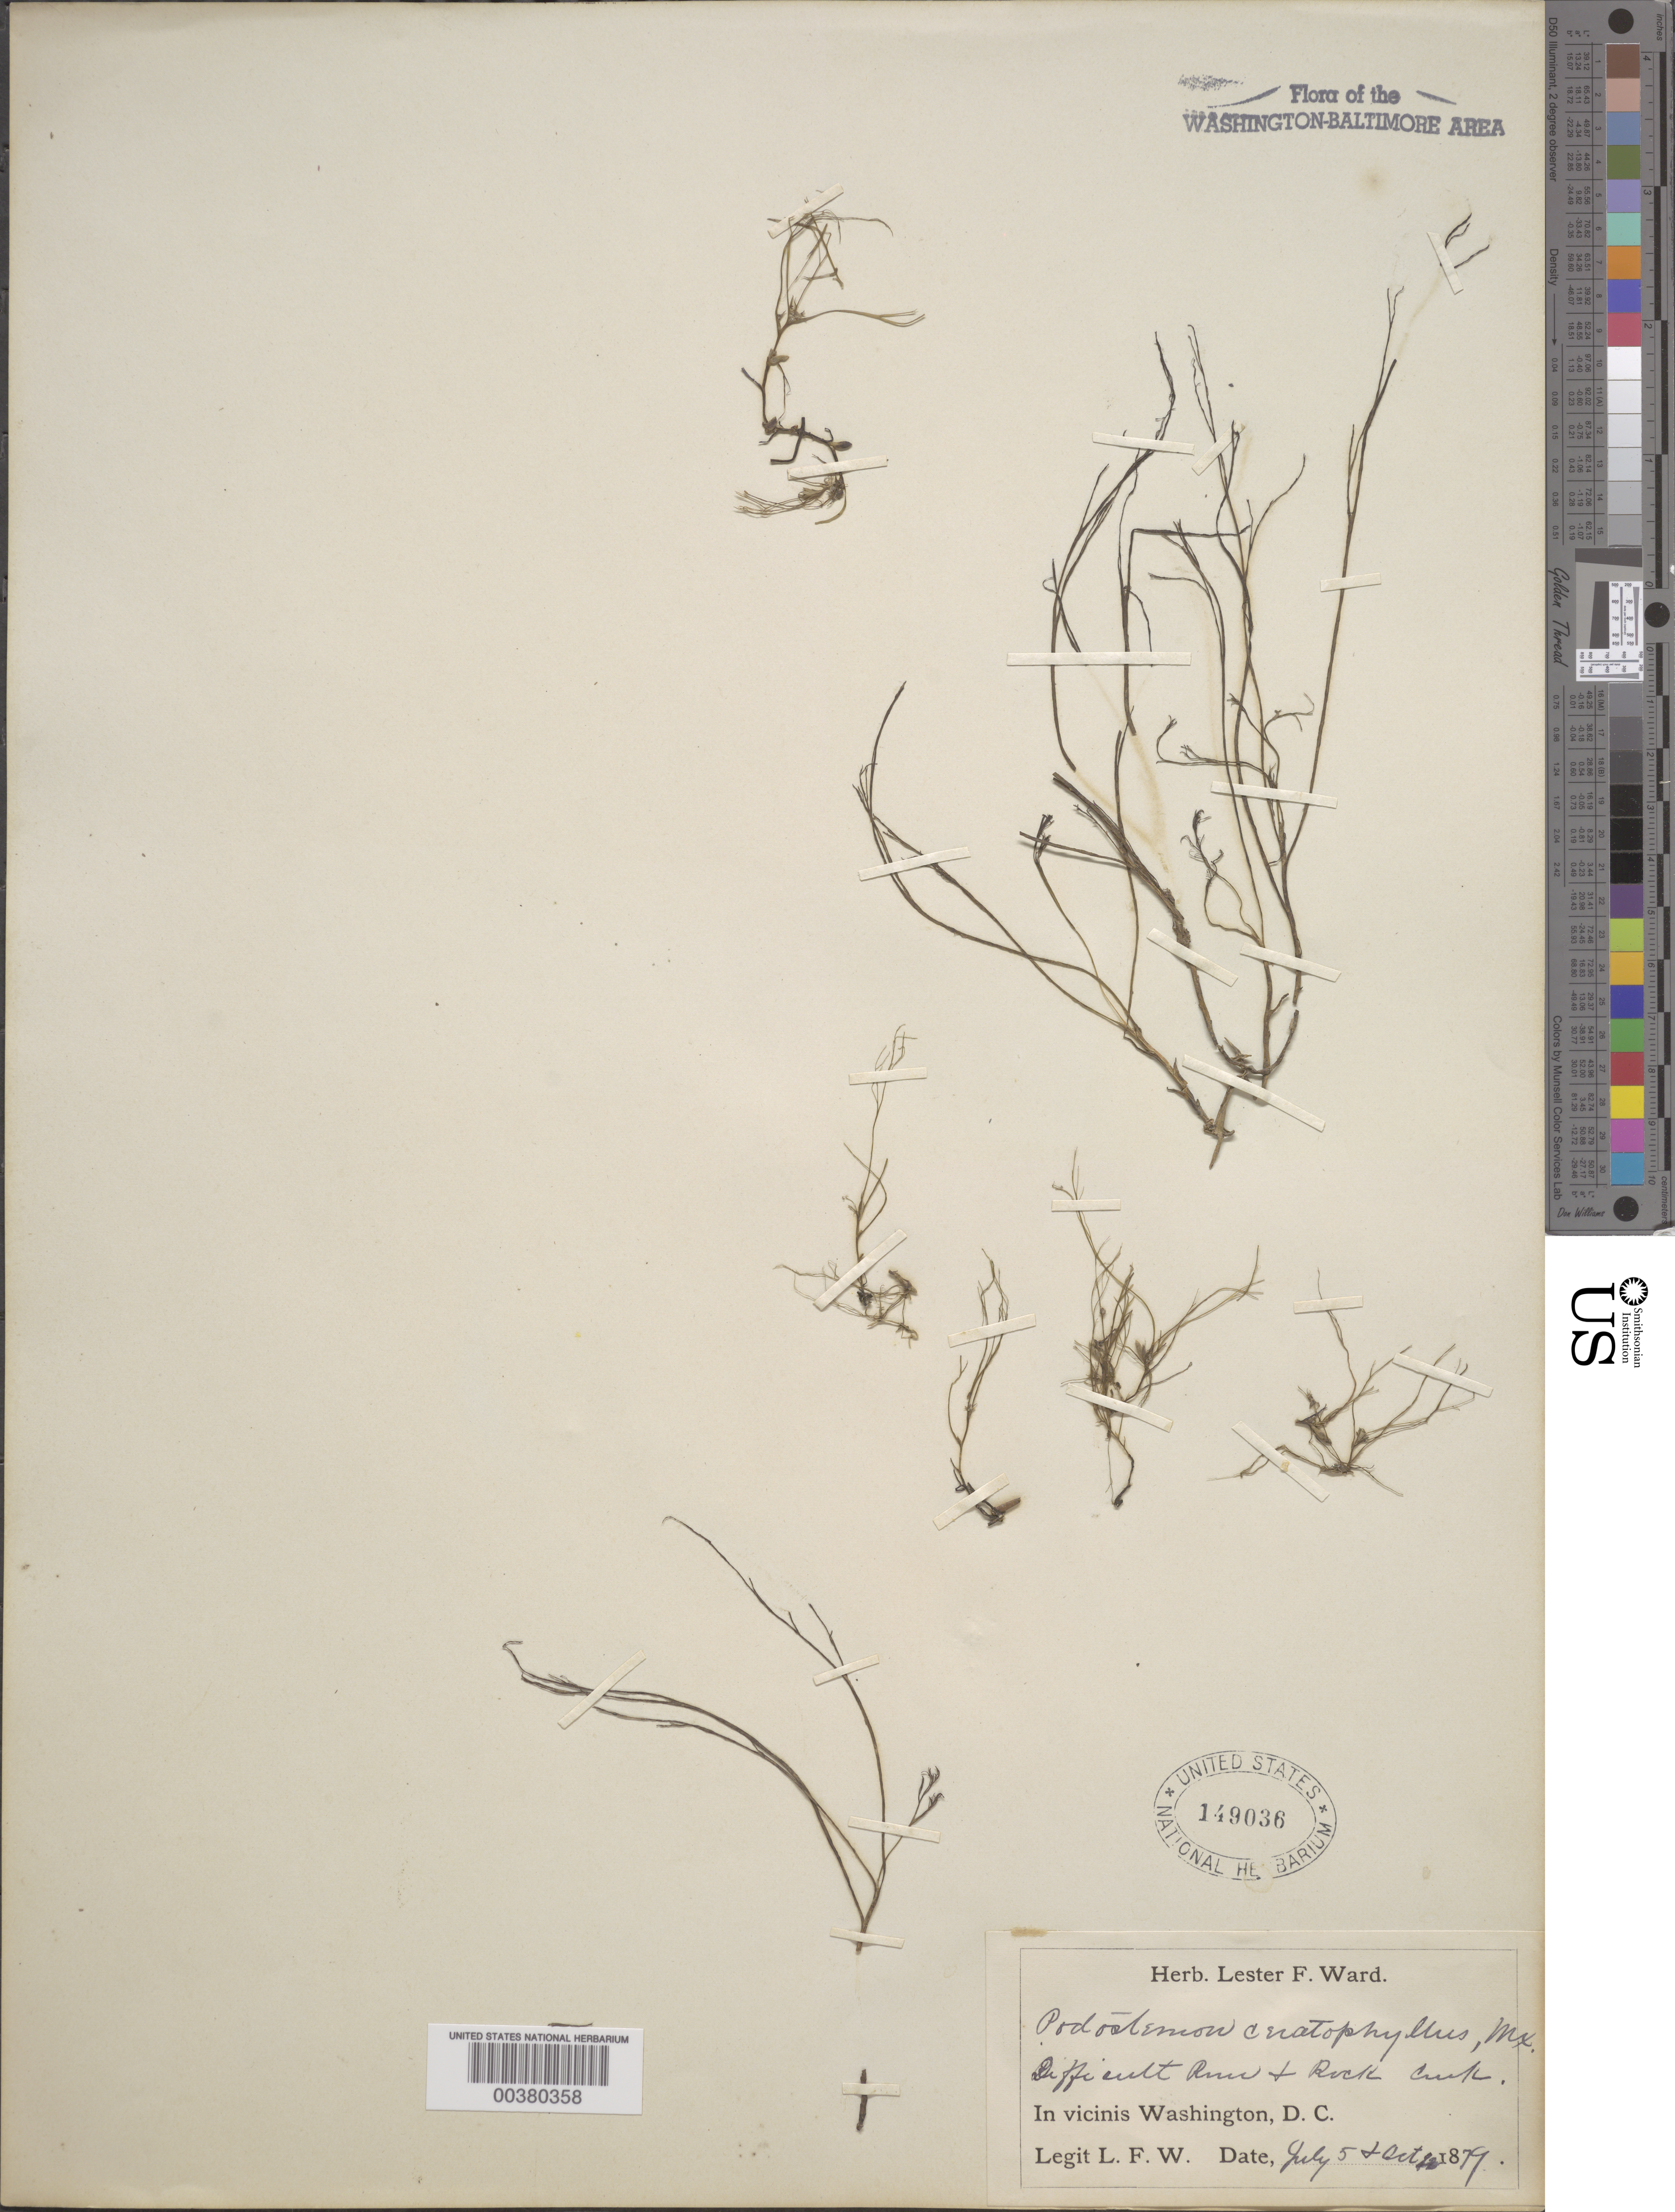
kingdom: Plantae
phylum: Tracheophyta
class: Magnoliopsida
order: Malpighiales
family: Podostemaceae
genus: Podostemum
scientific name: Podostemum ceratophylllum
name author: Michx.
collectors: L. F. Ward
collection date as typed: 05 Jul 1879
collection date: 1879-07-05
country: United States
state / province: District of Columbia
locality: Rock Creek Rock Creek Park and Vicinity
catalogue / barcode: US 149036